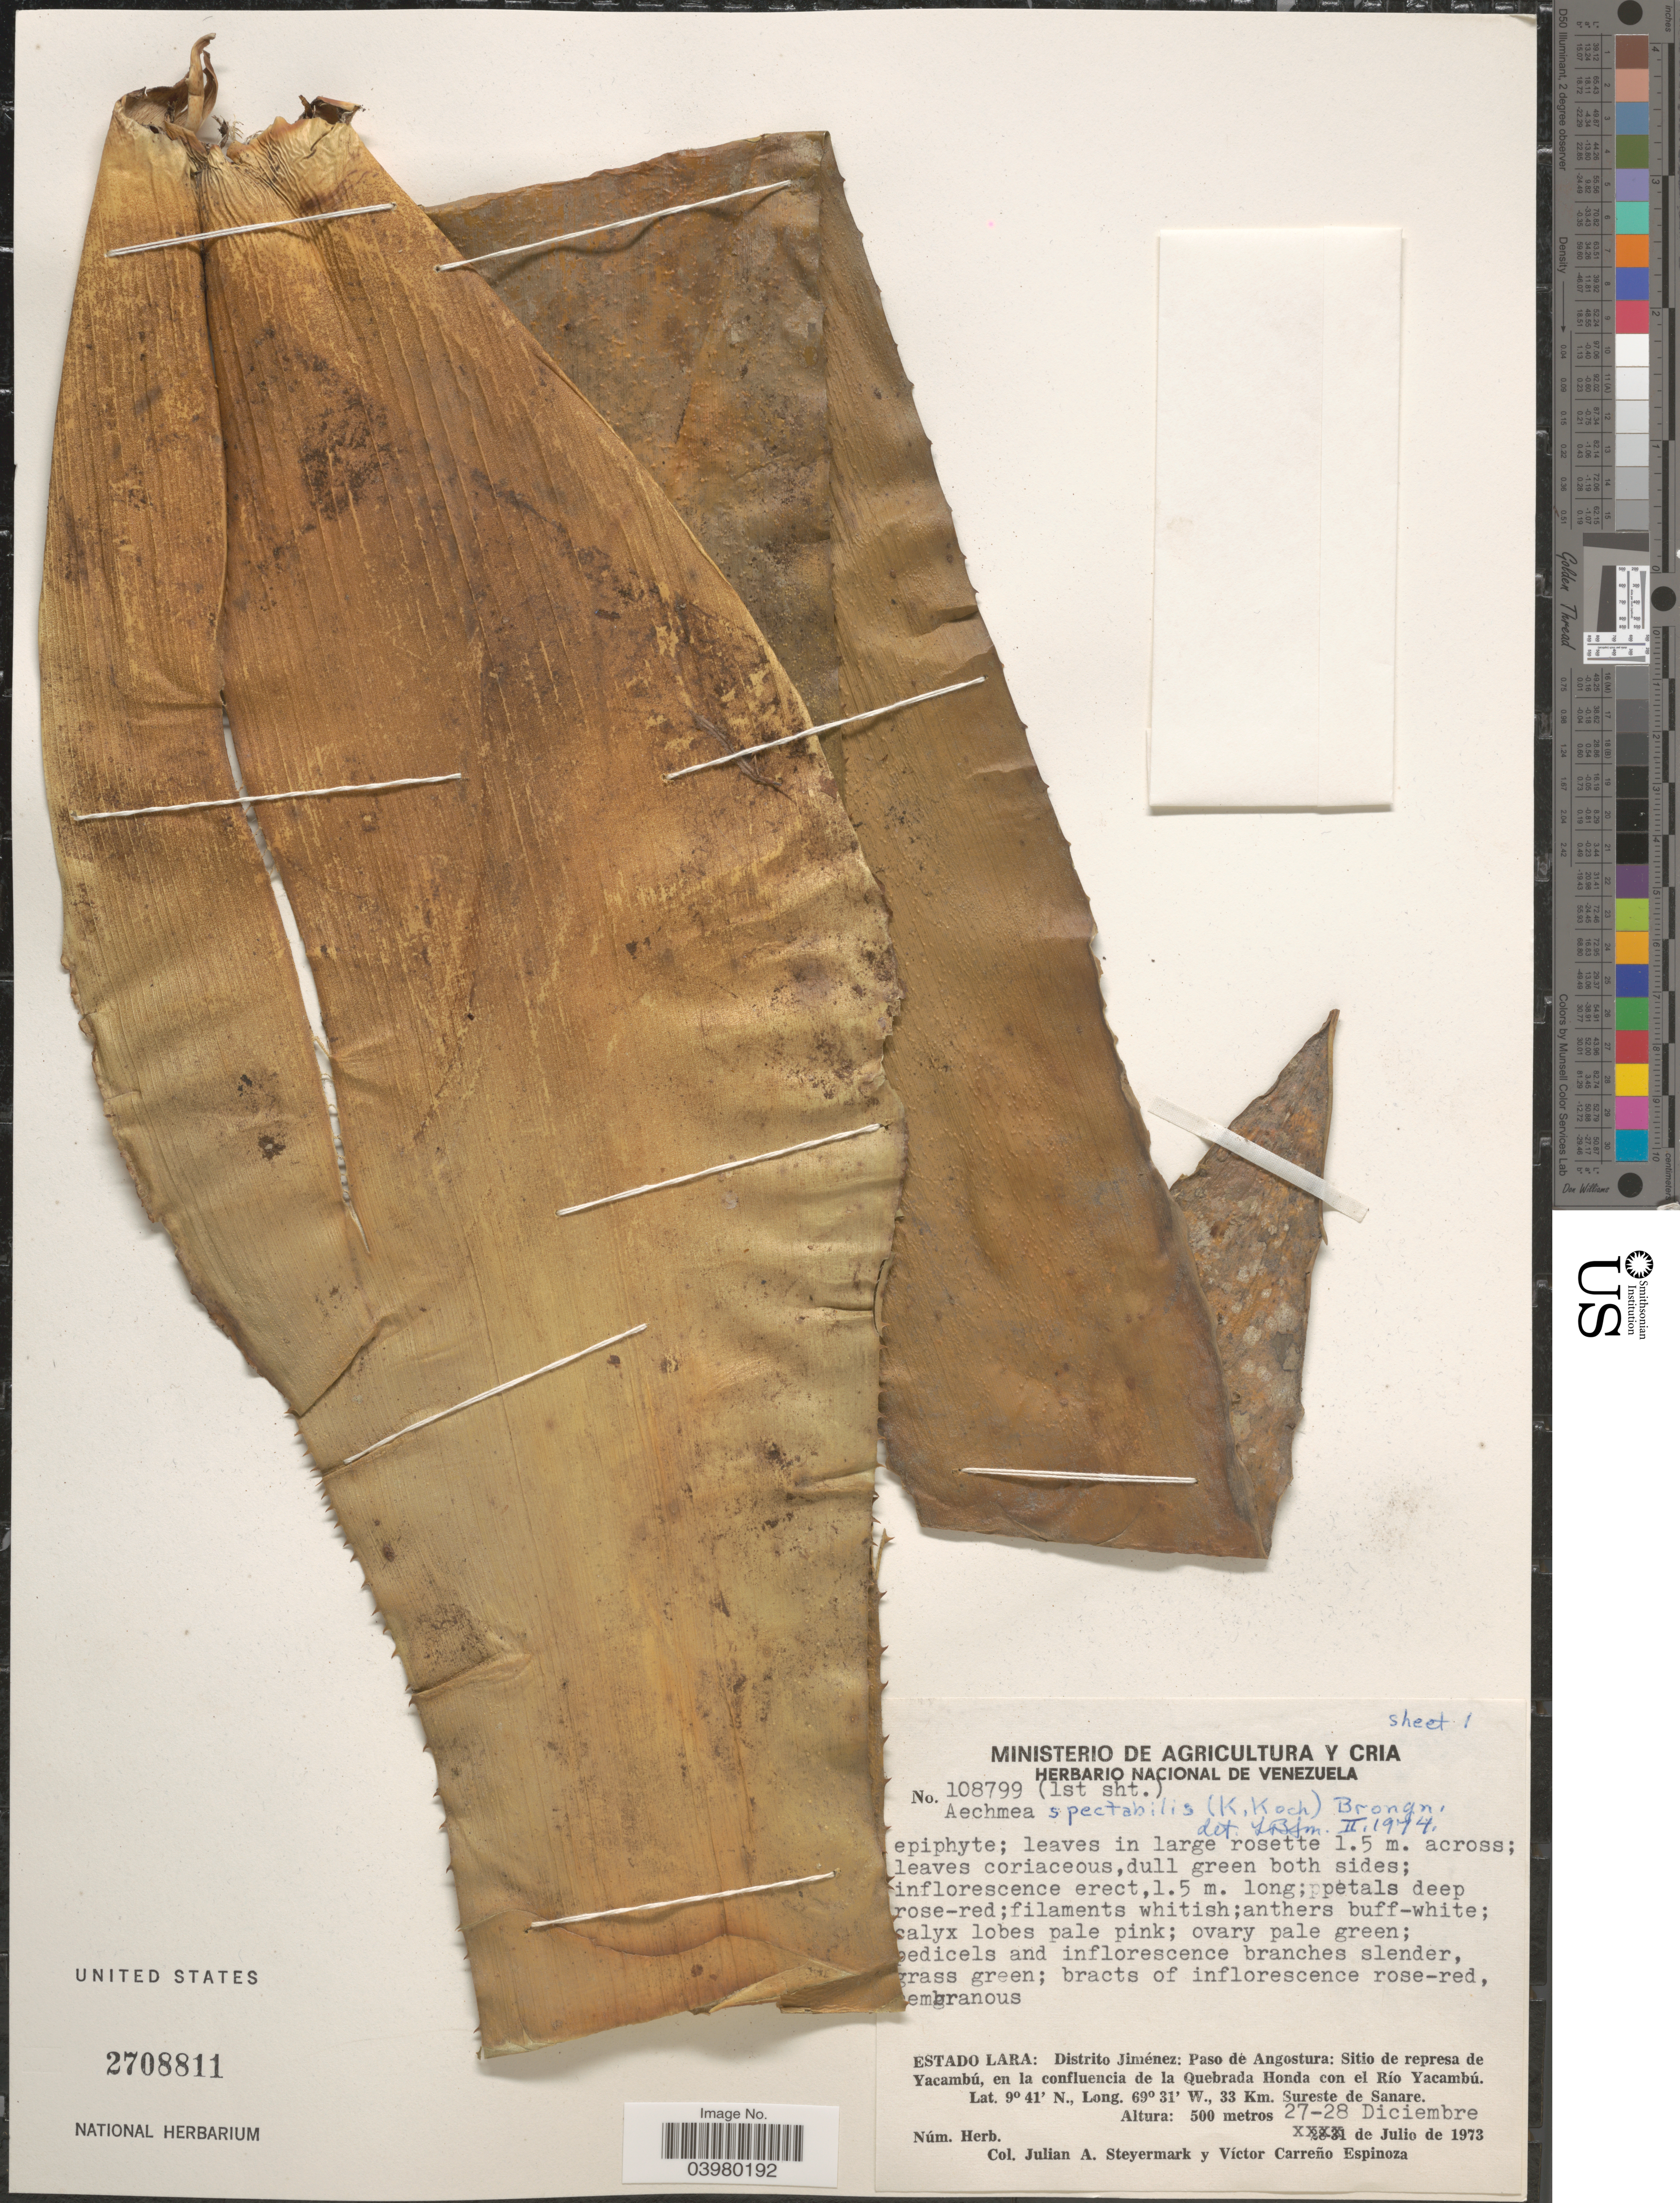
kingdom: Plantae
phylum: Tracheophyta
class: Liliopsida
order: Poales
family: Bromeliaceae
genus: Aechmea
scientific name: Aechmea spectabilis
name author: Brongn. ex Houllet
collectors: J. Steyermark & V. Espinoza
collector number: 108799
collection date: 1973-12-27/1973-12-28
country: Venezuela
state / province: Lara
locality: Distrito Jiménez: Paso de Angostura: Sitio de represa de Yacambú, en la confluencia de la Quebrada Honda con el Río Yacambú.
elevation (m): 500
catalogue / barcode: US 2708811